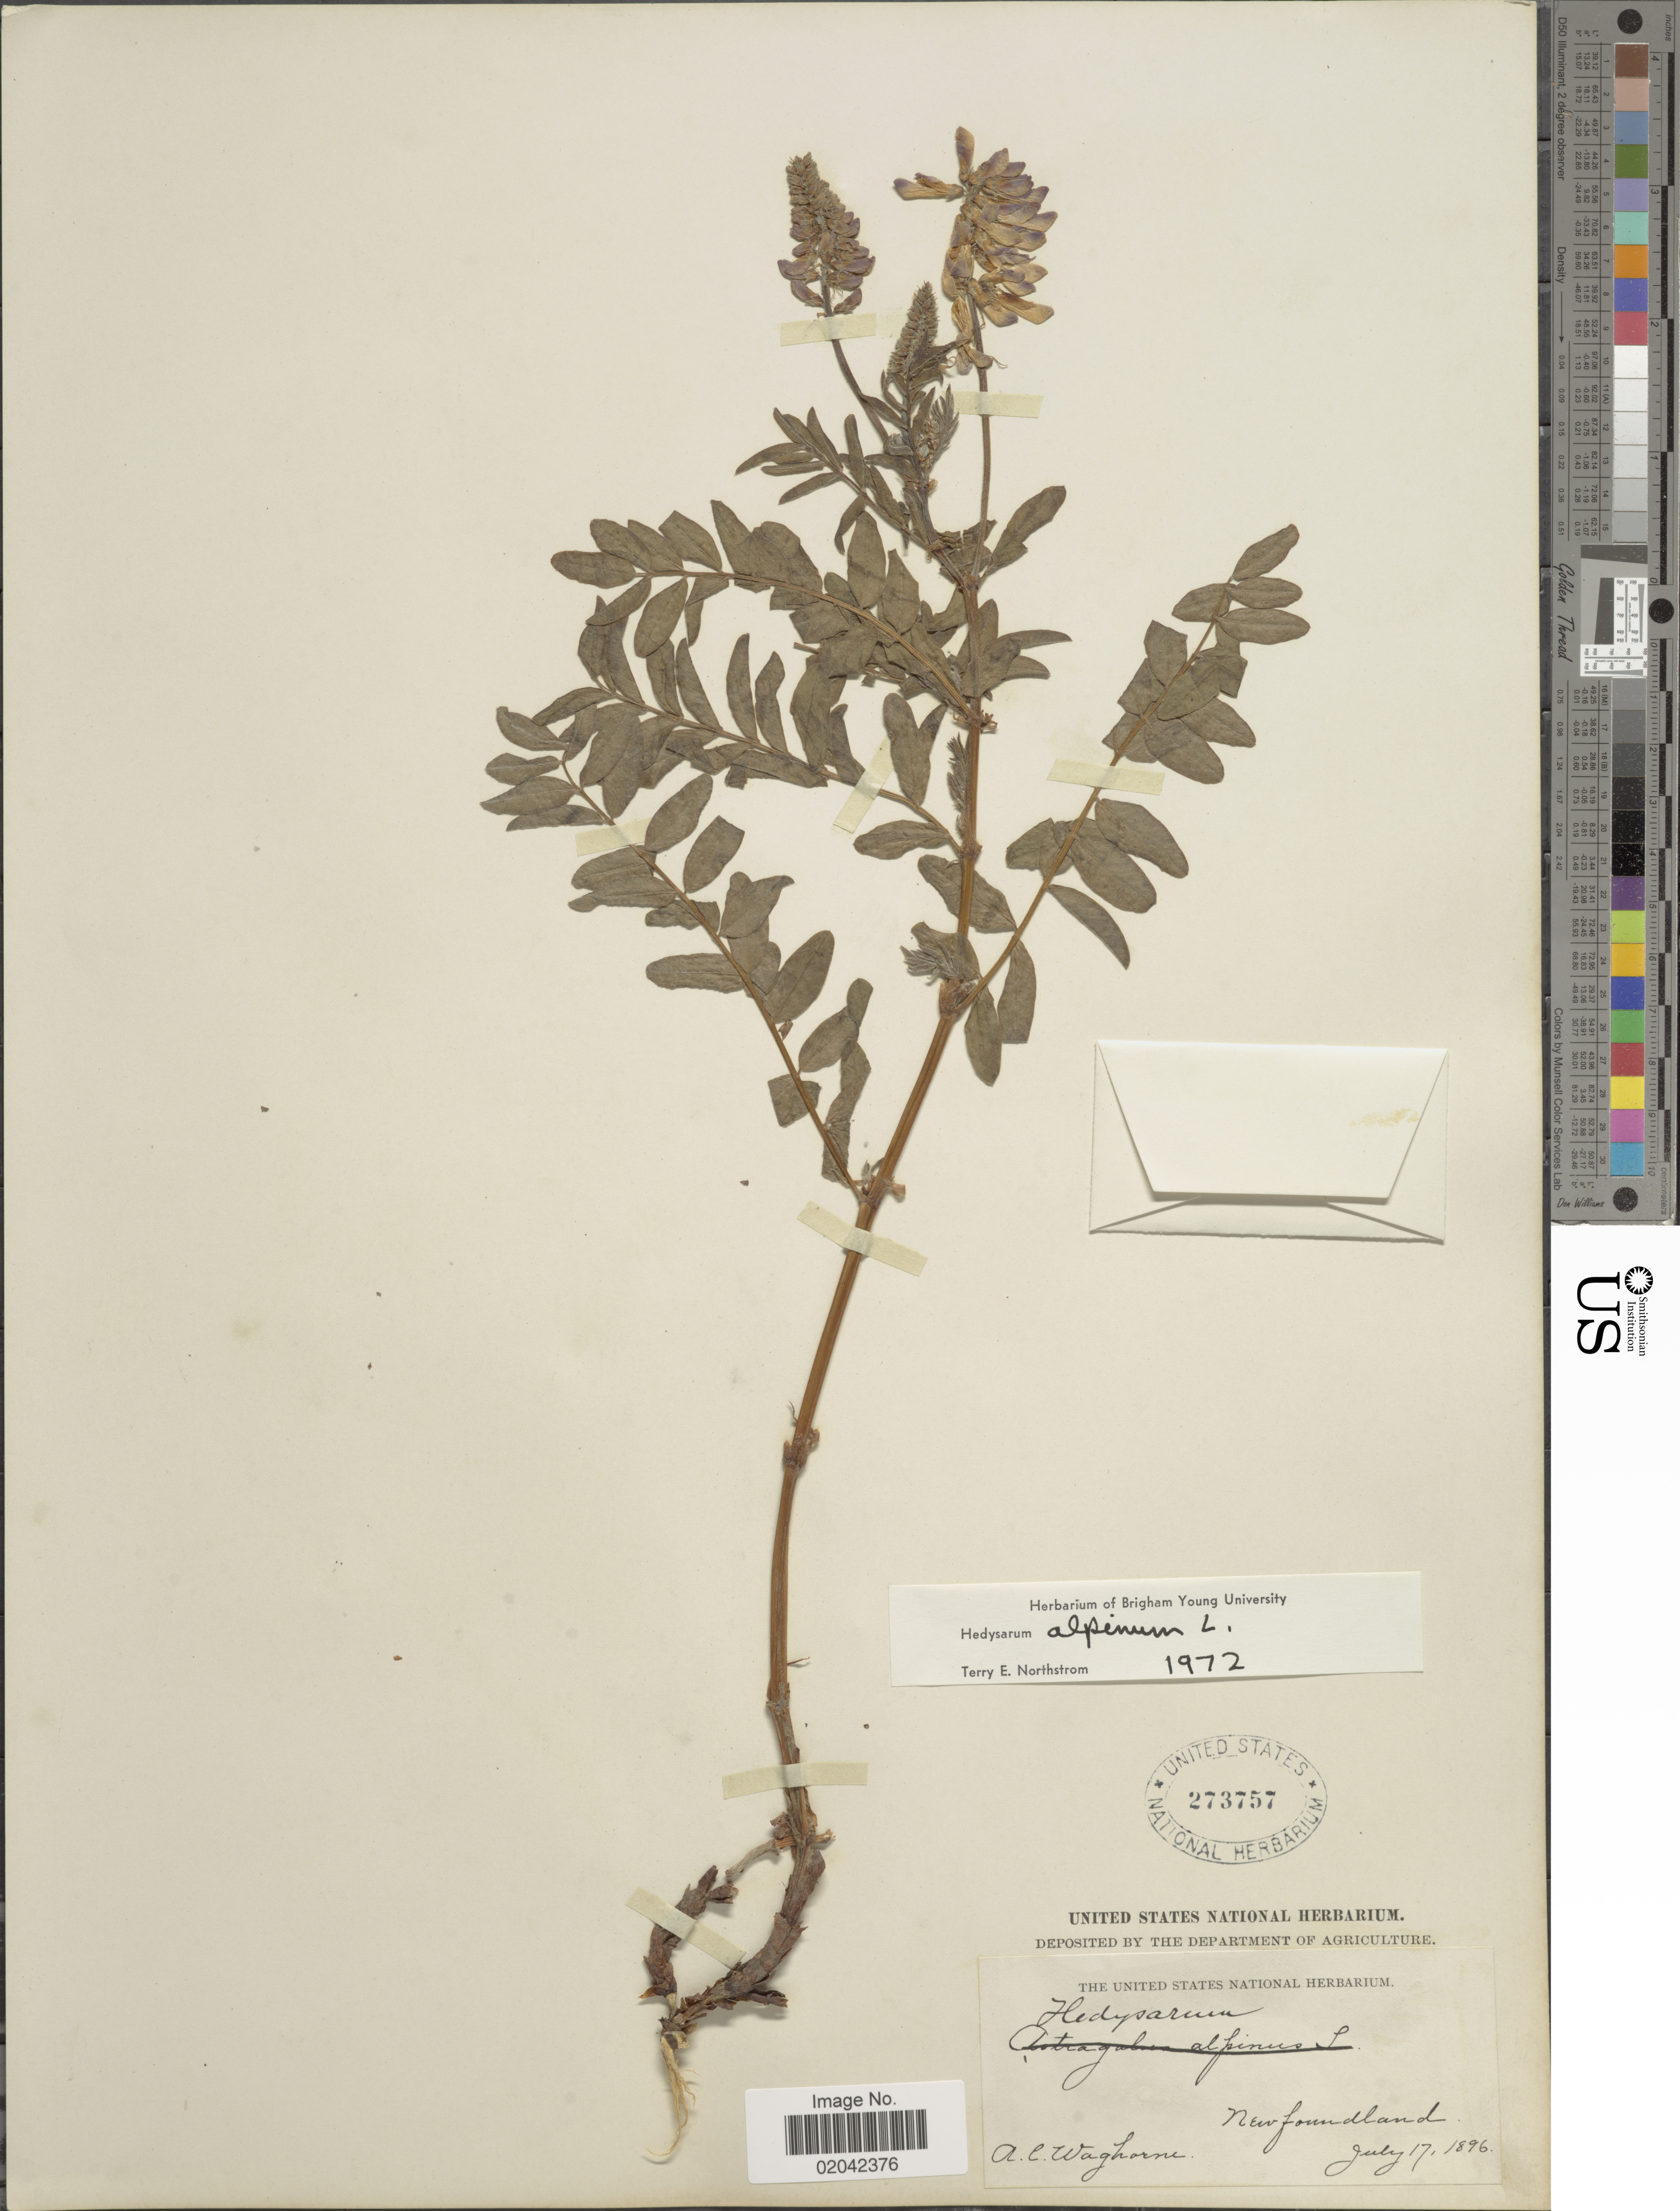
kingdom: Plantae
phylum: Tracheophyta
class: Magnoliopsida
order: Fabales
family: Fabaceae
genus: Hedysarum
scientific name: Hedysarum alpinum var. americanum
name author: Michx. ex Pursh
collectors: A. Waghorne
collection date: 1896-07-17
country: Canada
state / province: Newfoundland and Labrador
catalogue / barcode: US 273757